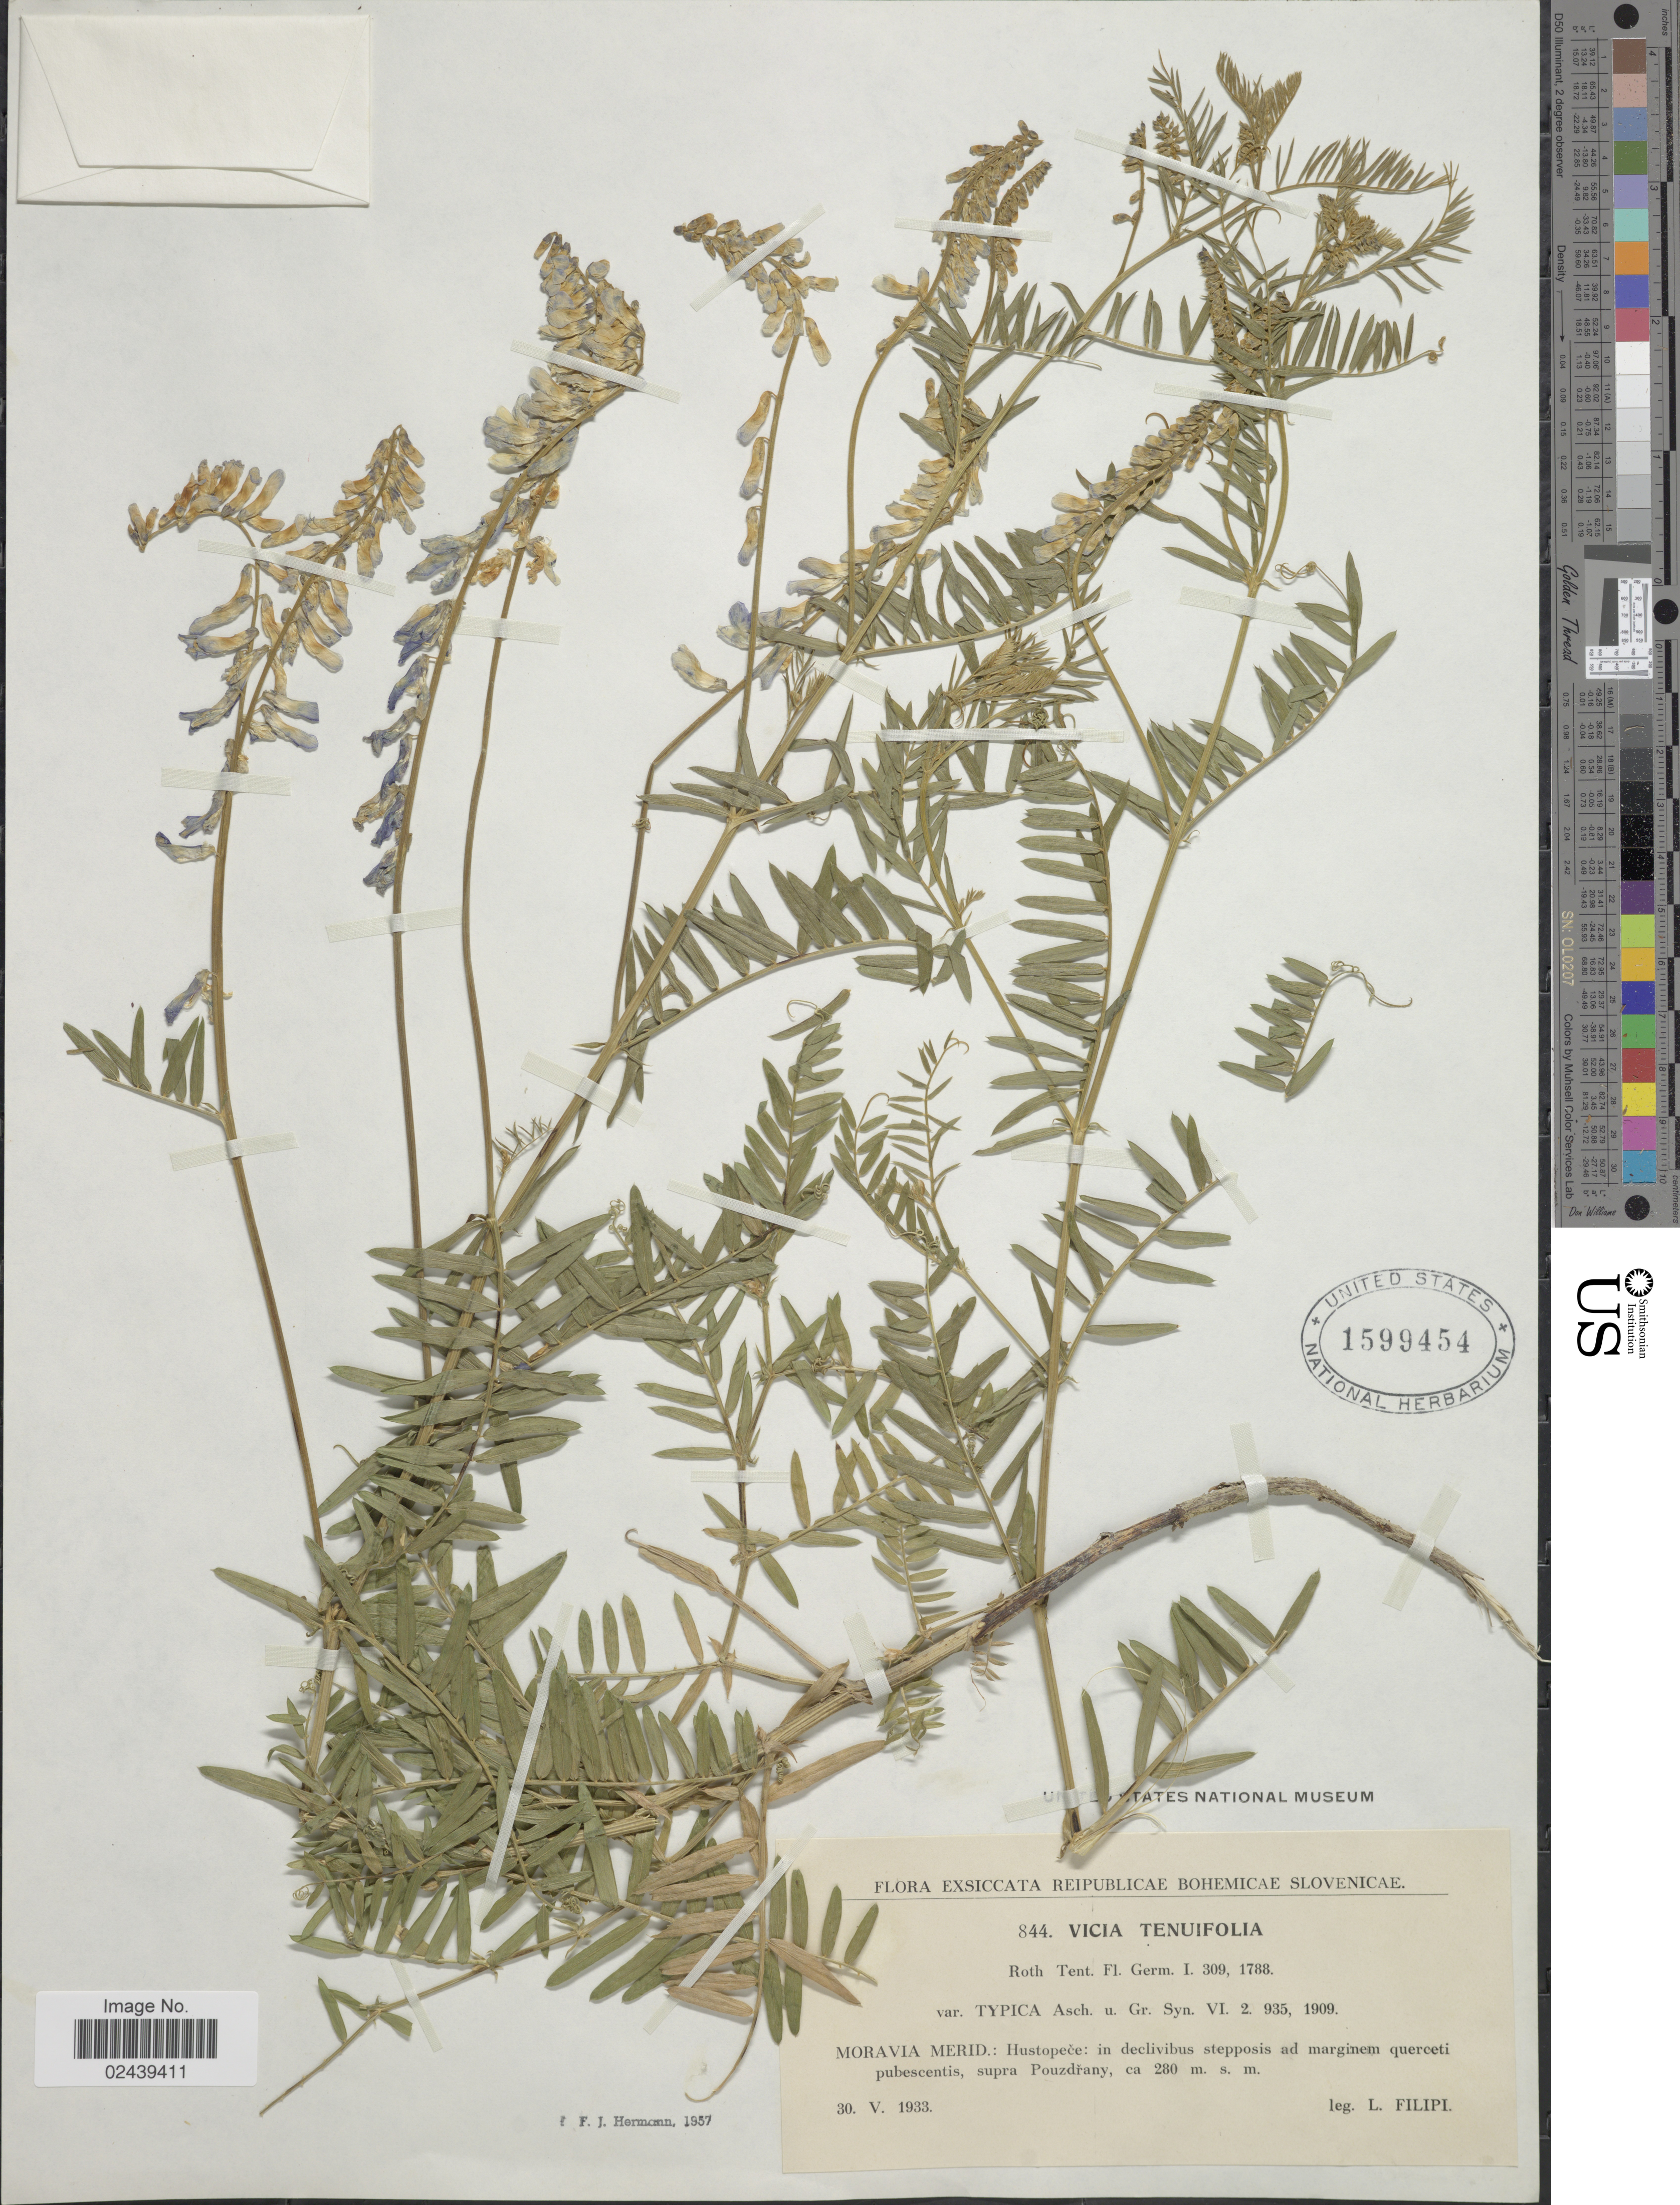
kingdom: Plantae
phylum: Tracheophyta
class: Magnoliopsida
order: Fabales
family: Fabaceae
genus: Vicia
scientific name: Vicia tenuifolia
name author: Ten.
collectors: L. Filipi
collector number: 844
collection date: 1933-05-30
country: Slovenia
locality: Reipublicae Bohemicae Slovenicae, Moravia: Merid.: Hustopece: in declivibus stepposis ad marginem querceti pubescentis, supra Pouzdrany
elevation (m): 280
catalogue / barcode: US 1599454